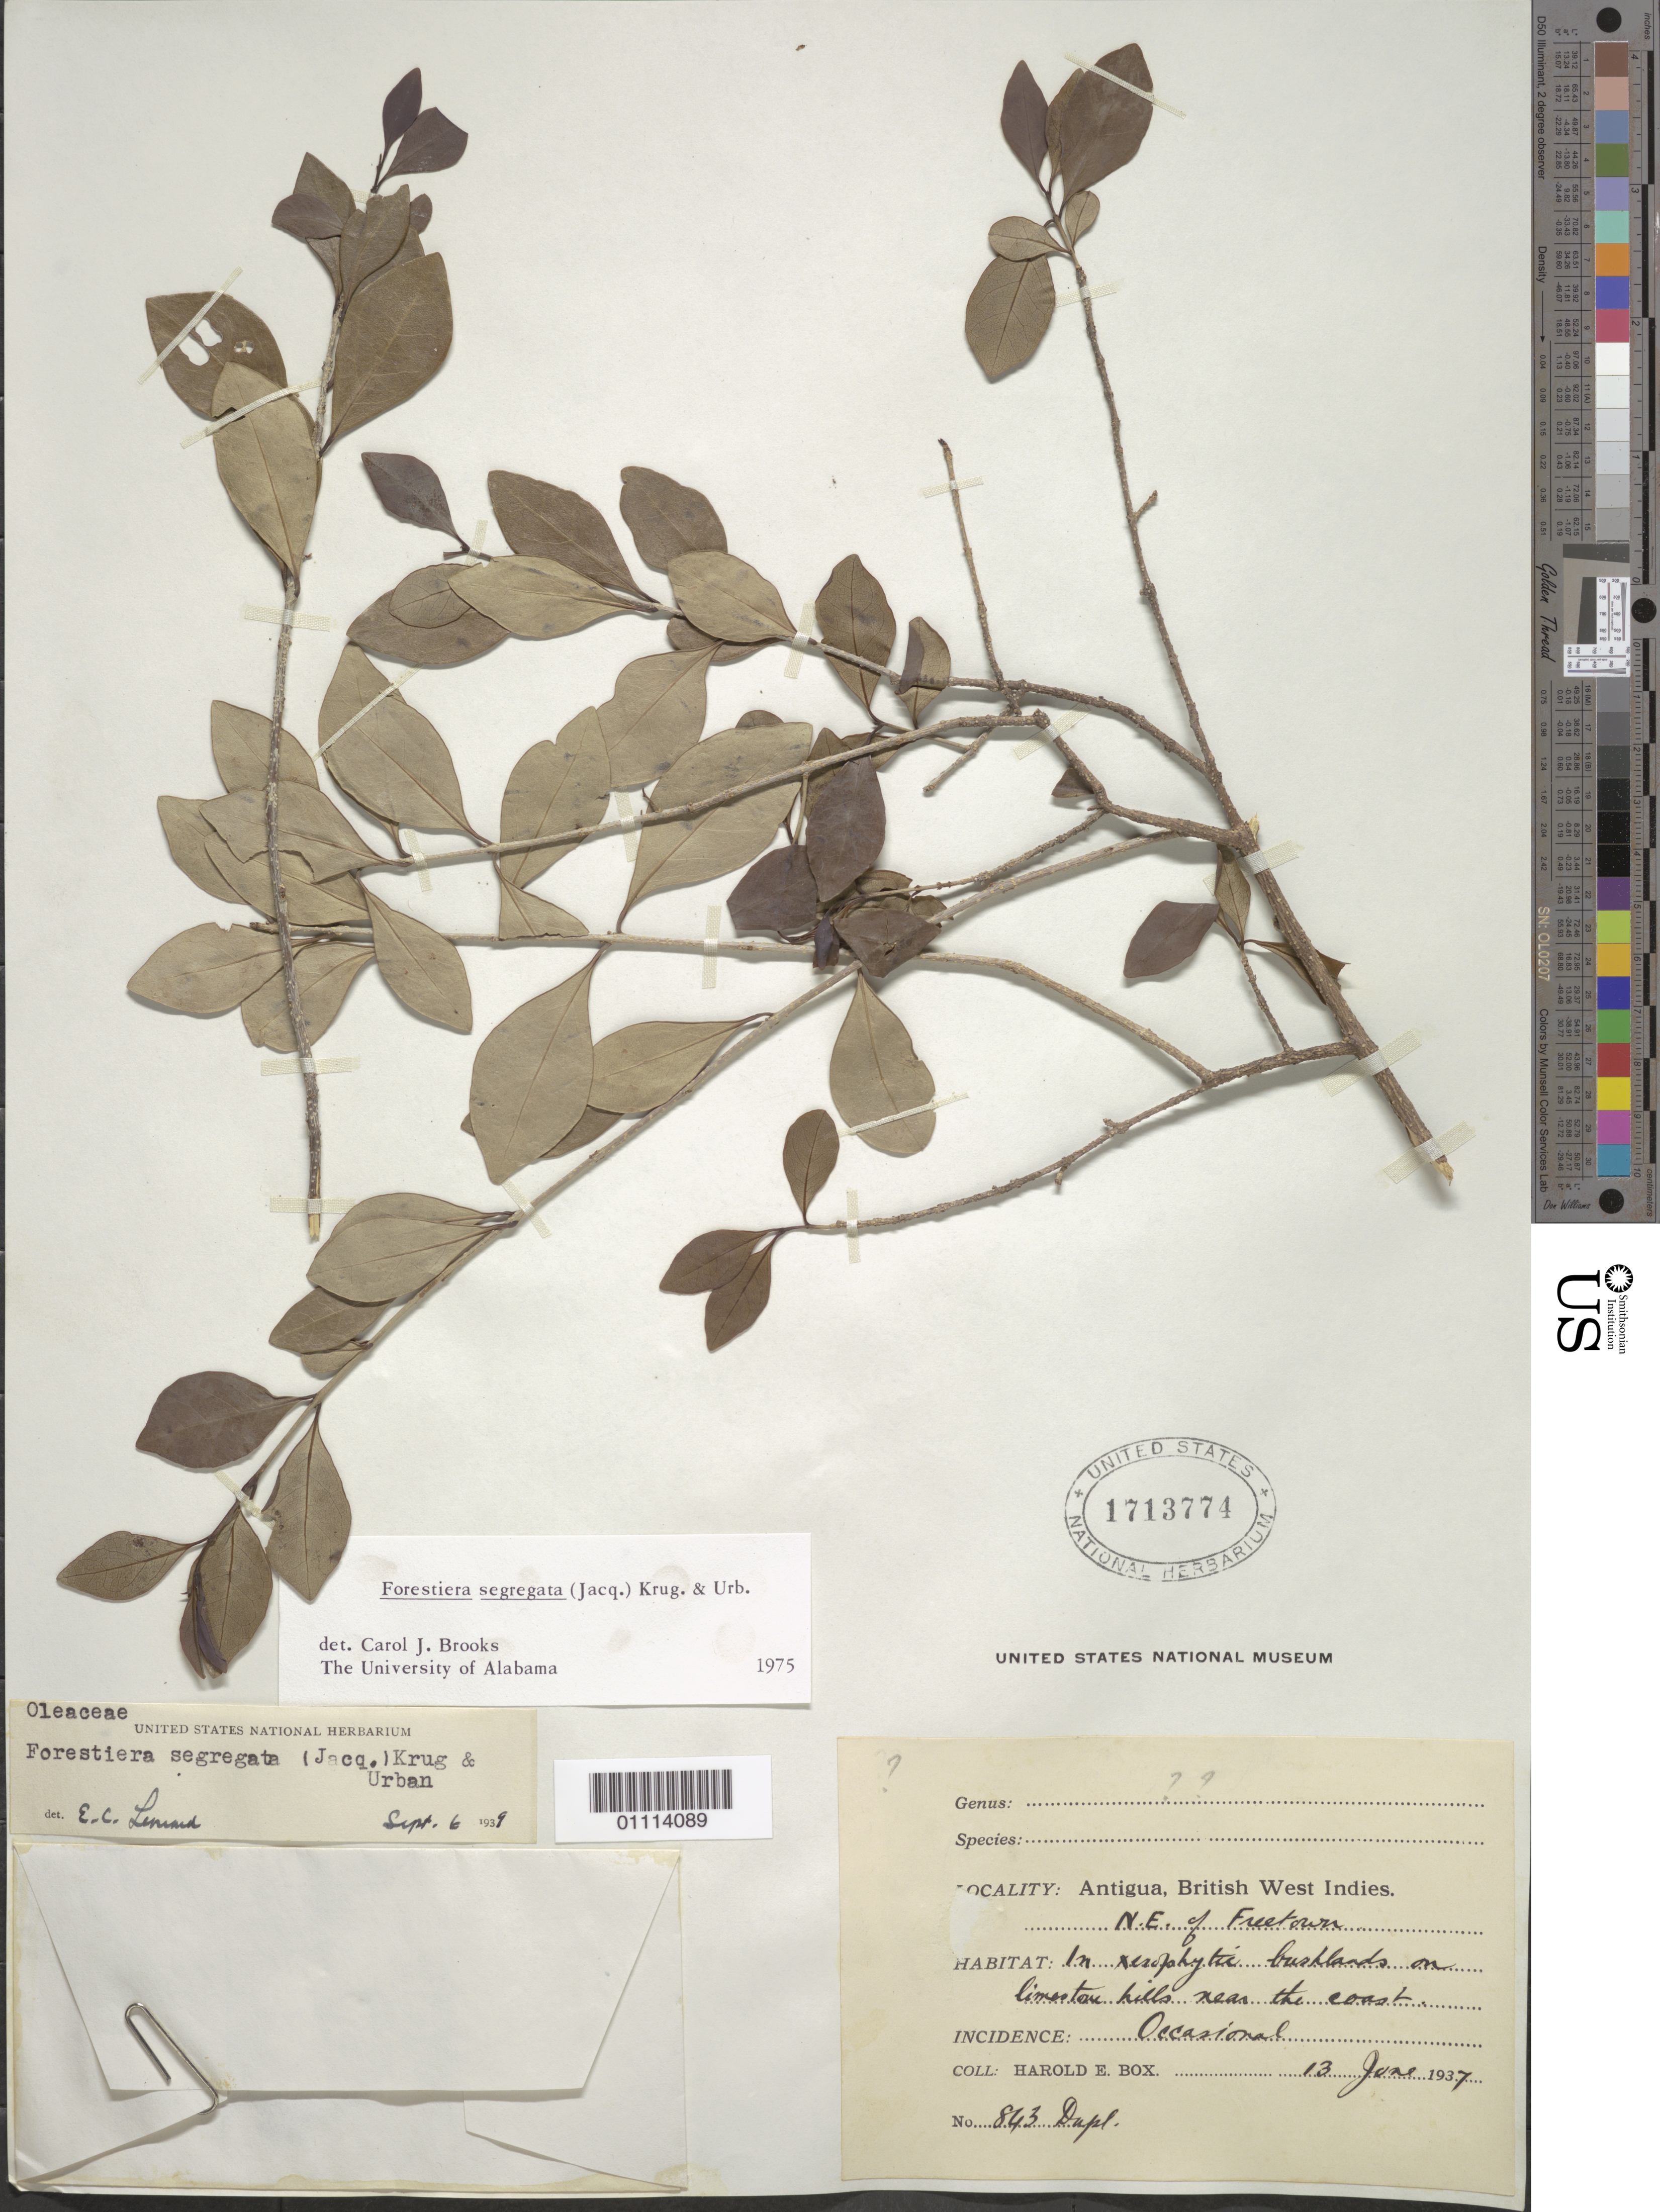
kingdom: Plantae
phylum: Tracheophyta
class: Magnoliopsida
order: Lamiales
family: Oleaceae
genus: Forestiera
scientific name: Forestiera segregata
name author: (Jacq.) Krug & Urb.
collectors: H. E. Box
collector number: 843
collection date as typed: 13 Jun 1937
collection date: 1937-06-13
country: Antigua and Barbuda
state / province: Saint Philip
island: Antigua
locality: NE of Freetown, in xerophytic brushlands on limestone hills near the coast.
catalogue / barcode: US 1713774